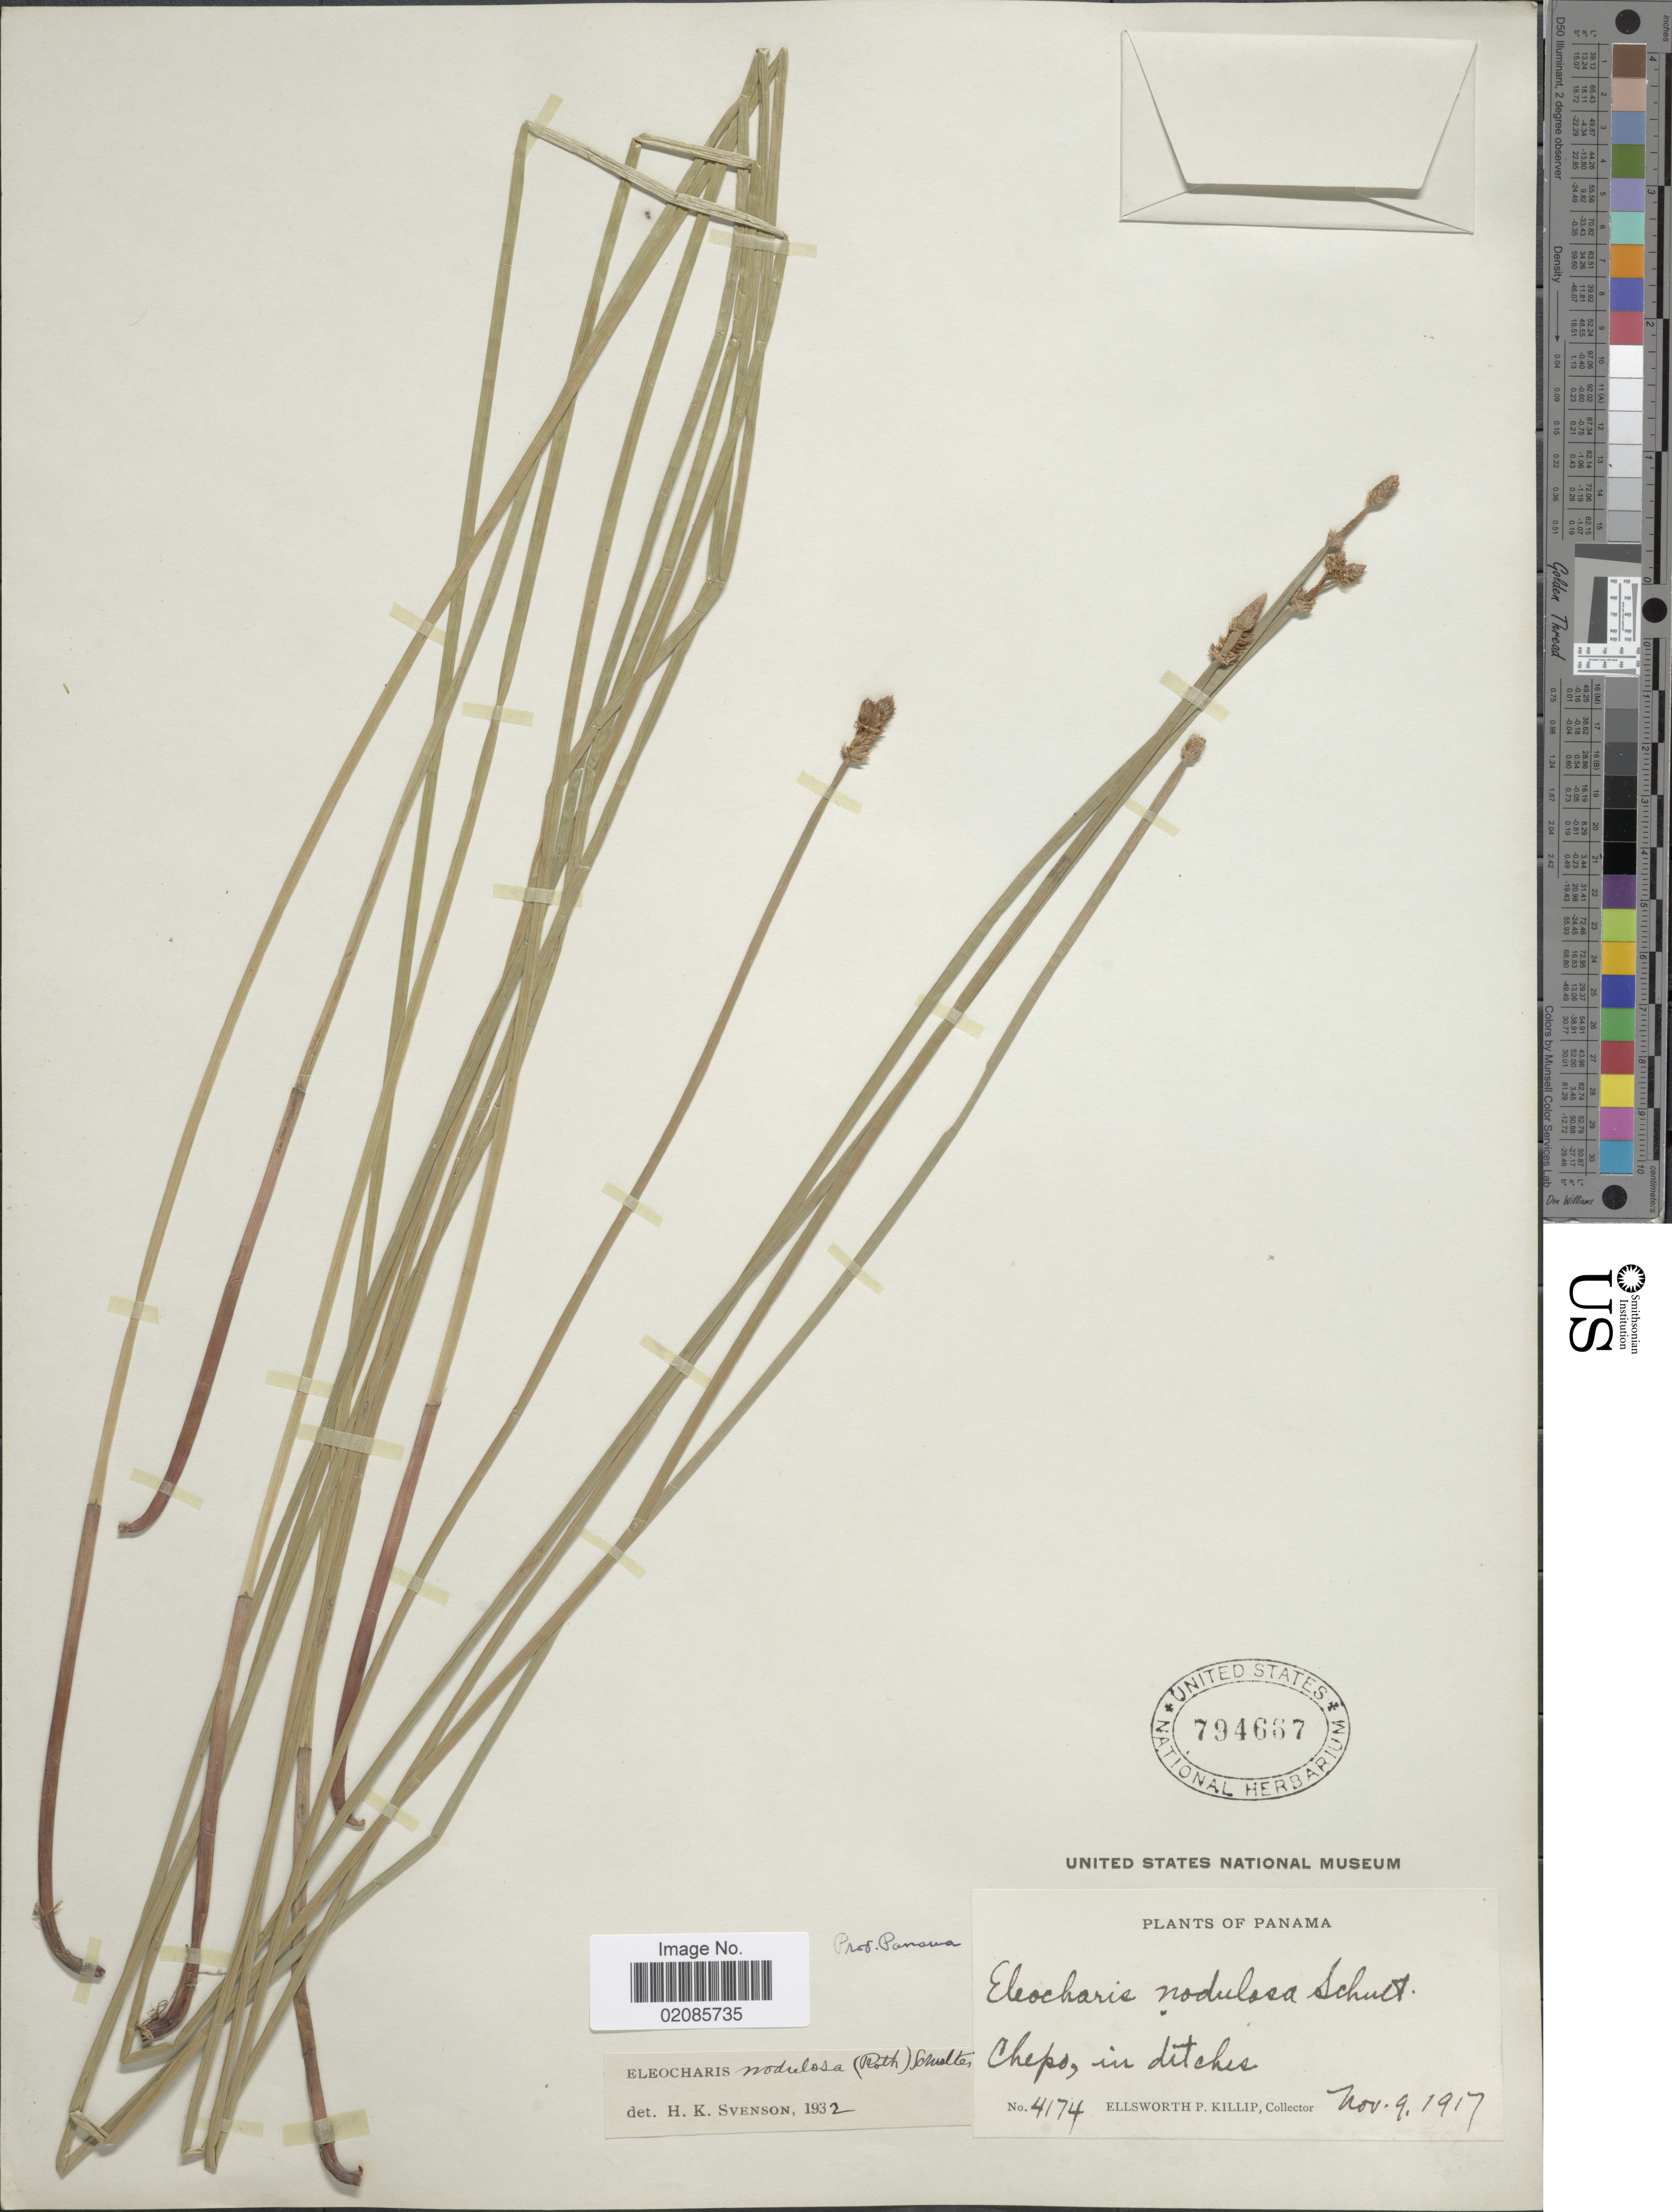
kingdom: Plantae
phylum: Tracheophyta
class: Liliopsida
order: Poales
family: Cyperaceae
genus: Eleocharis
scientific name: Eleocharis montana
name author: (Kunth) Roem. & Schult.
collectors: E. P. Killip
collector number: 4174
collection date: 1917-11-09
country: Panama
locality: Chepo, in ditch.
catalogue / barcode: US 794667